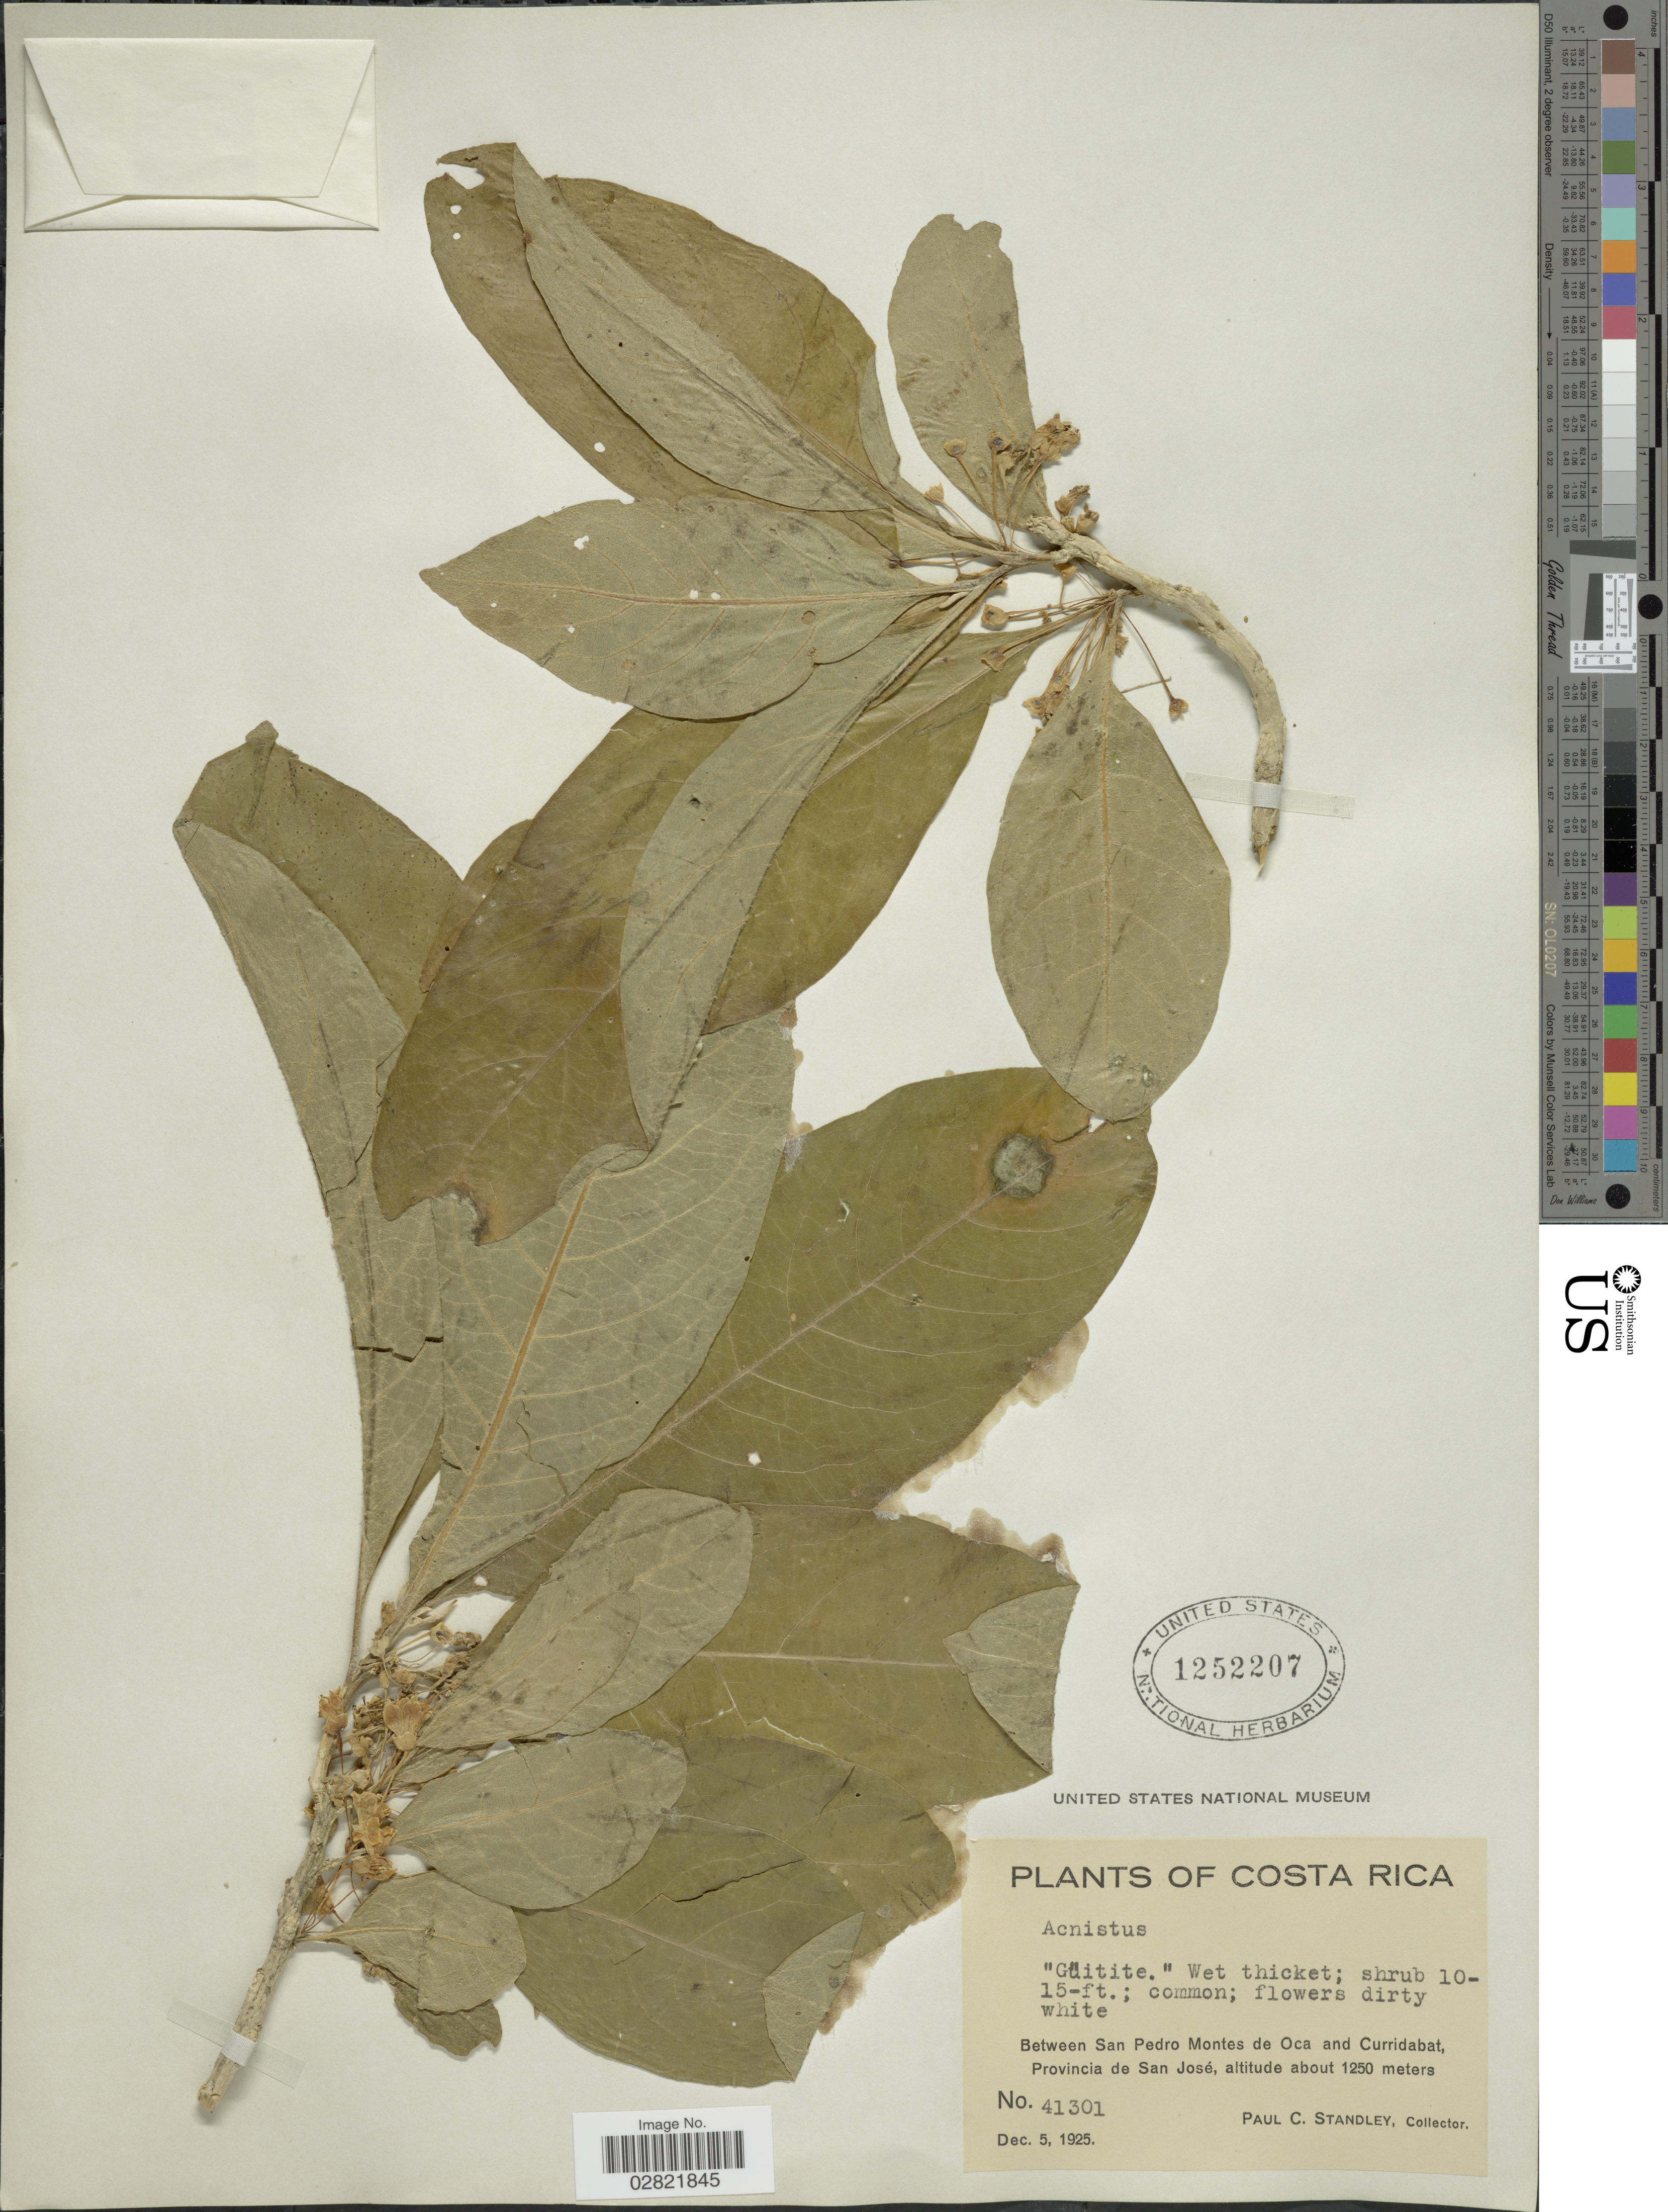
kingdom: Plantae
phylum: Tracheophyta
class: Magnoliopsida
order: Solanales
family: Solanaceae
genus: Acnistus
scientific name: Acnistus arborescens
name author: (L.) Schltdl.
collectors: P. C. Standley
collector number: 41301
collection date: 1925-12-05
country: Costa Rica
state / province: San José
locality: Between San Pedro Montes de Oca and Curridabat, Provincia de San José.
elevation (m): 1250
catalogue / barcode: US 1252207